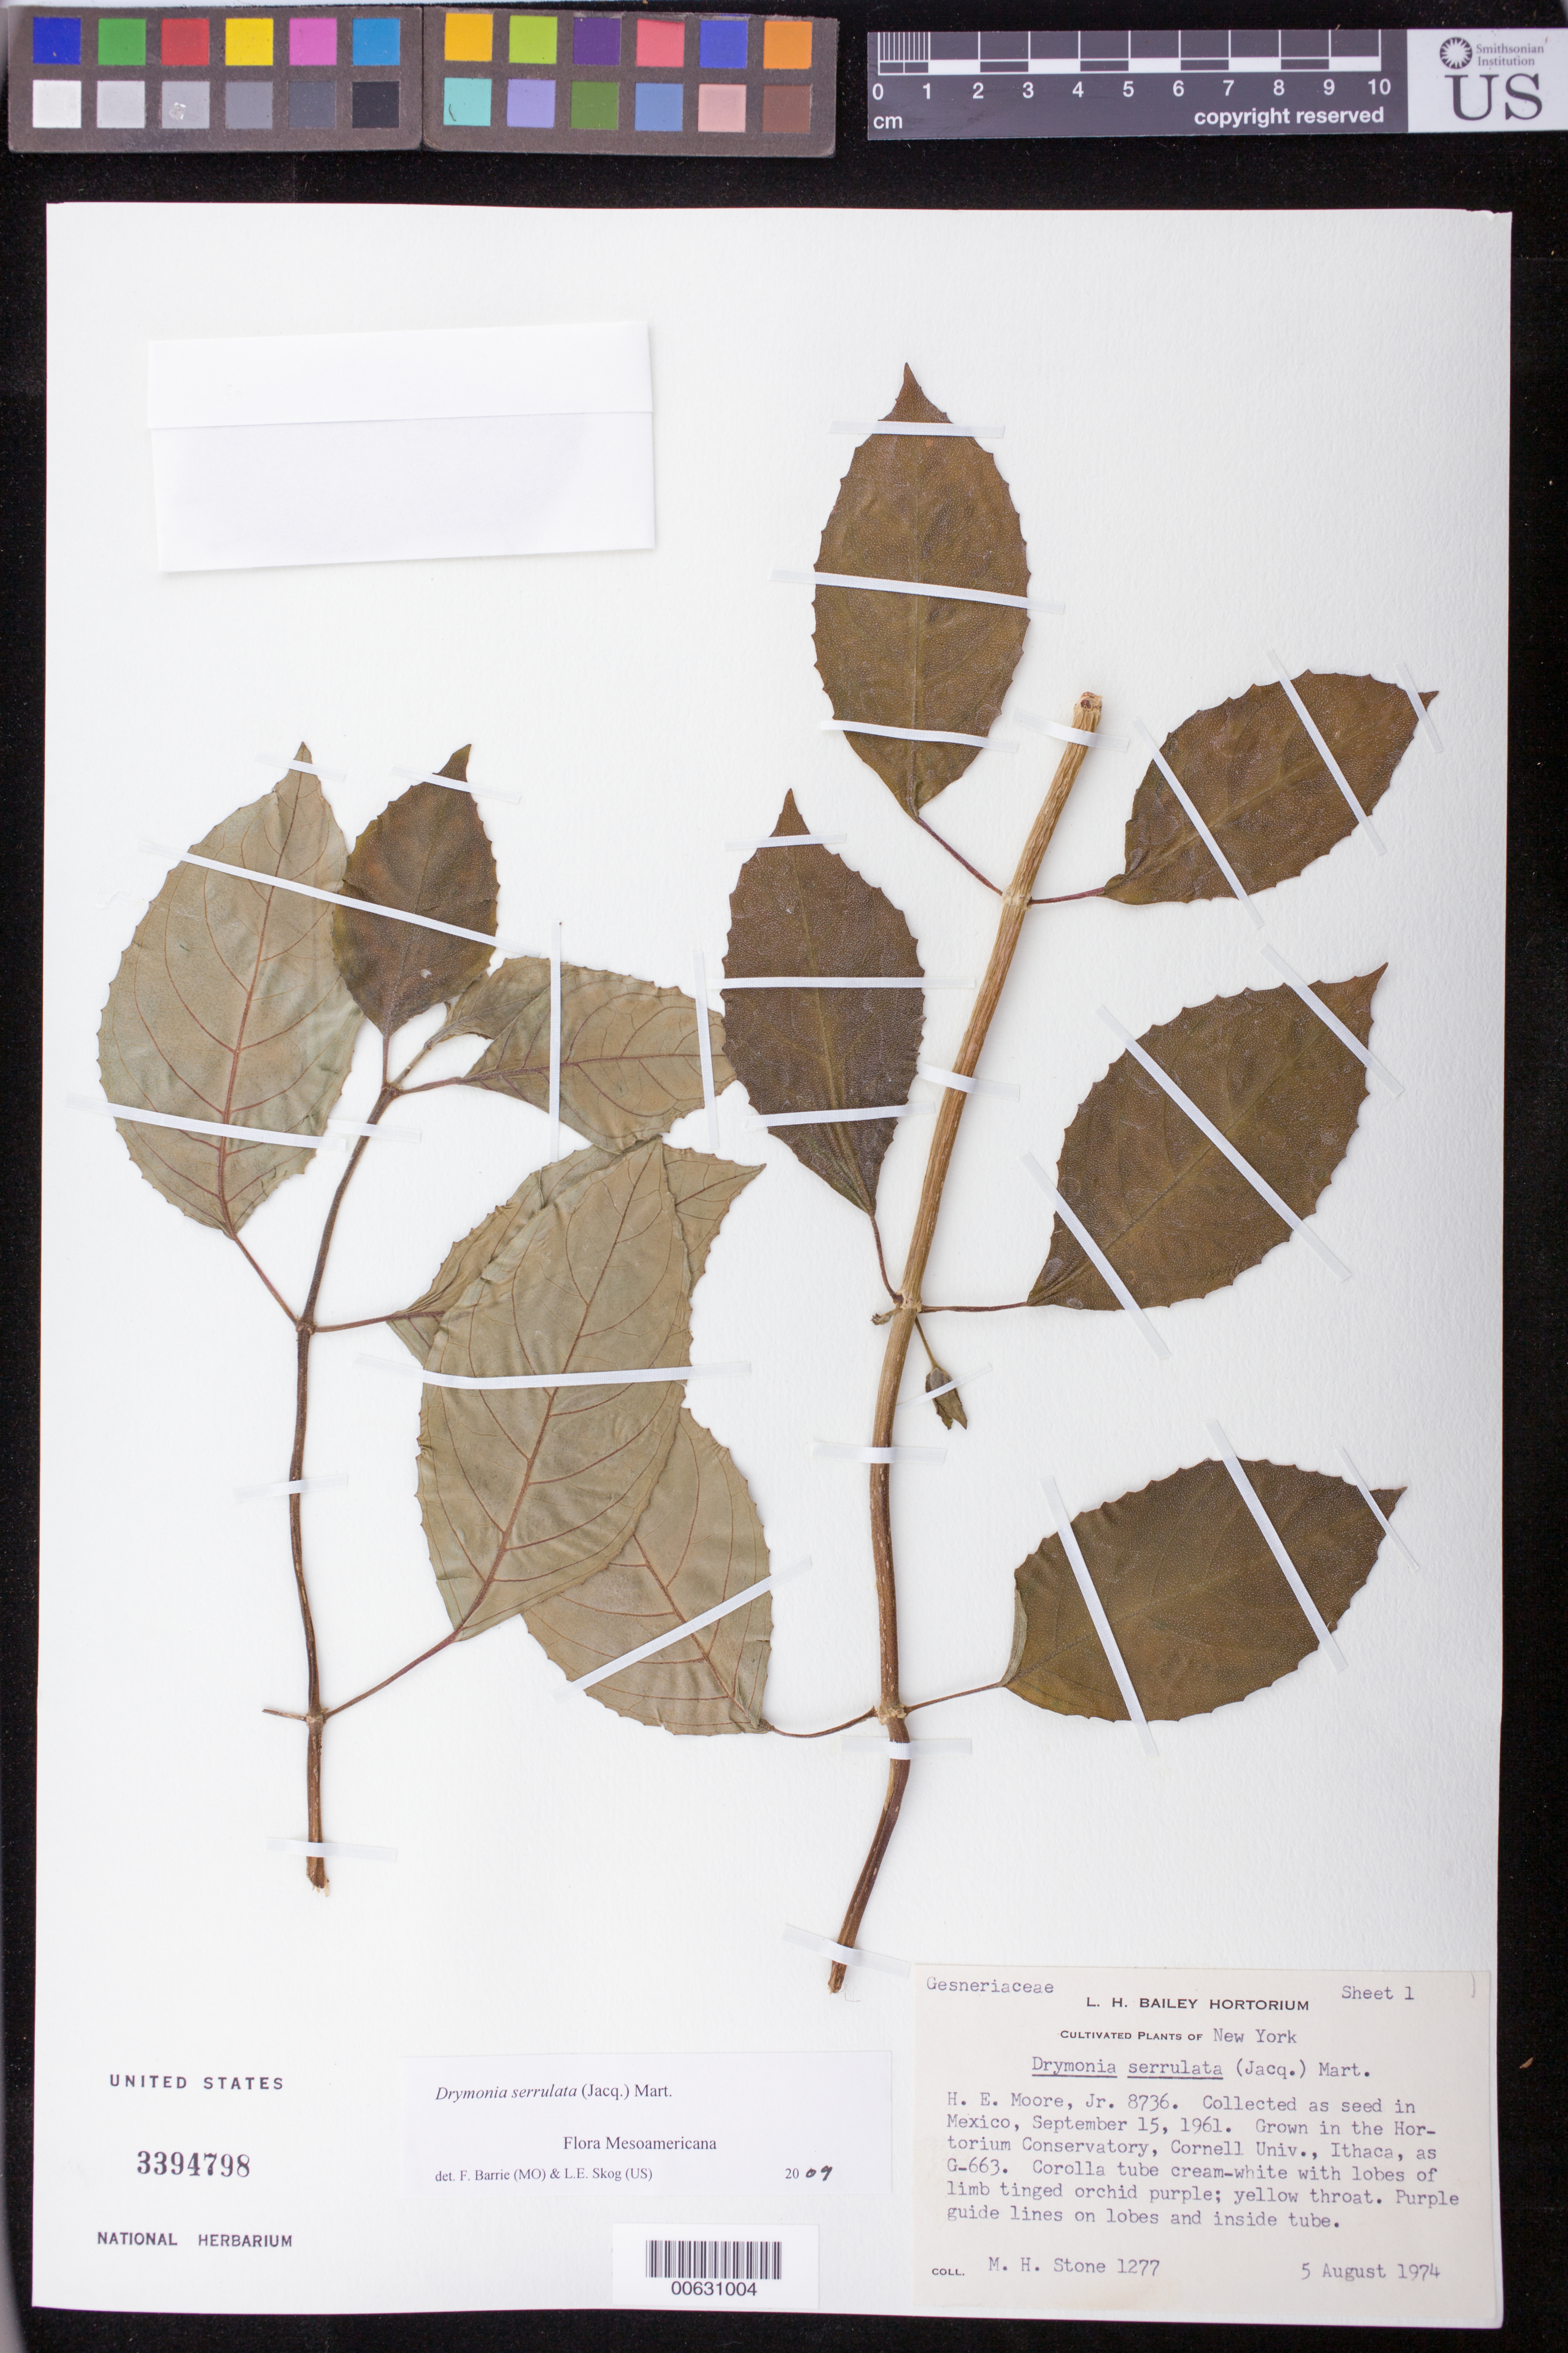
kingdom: Plantae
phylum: Tracheophyta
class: Magnoliopsida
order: Lamiales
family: Gesneriaceae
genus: Drymonia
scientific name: Drymonia serrulata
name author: (Jacq.) Mart.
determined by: Skog, Laurence E.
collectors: M. Stone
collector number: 1277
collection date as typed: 05 Aug 1974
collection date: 1974-08-05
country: Mexico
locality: Grown in the Hortorium Conservatory, Cornell Univ., Ithaca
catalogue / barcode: US 3394798